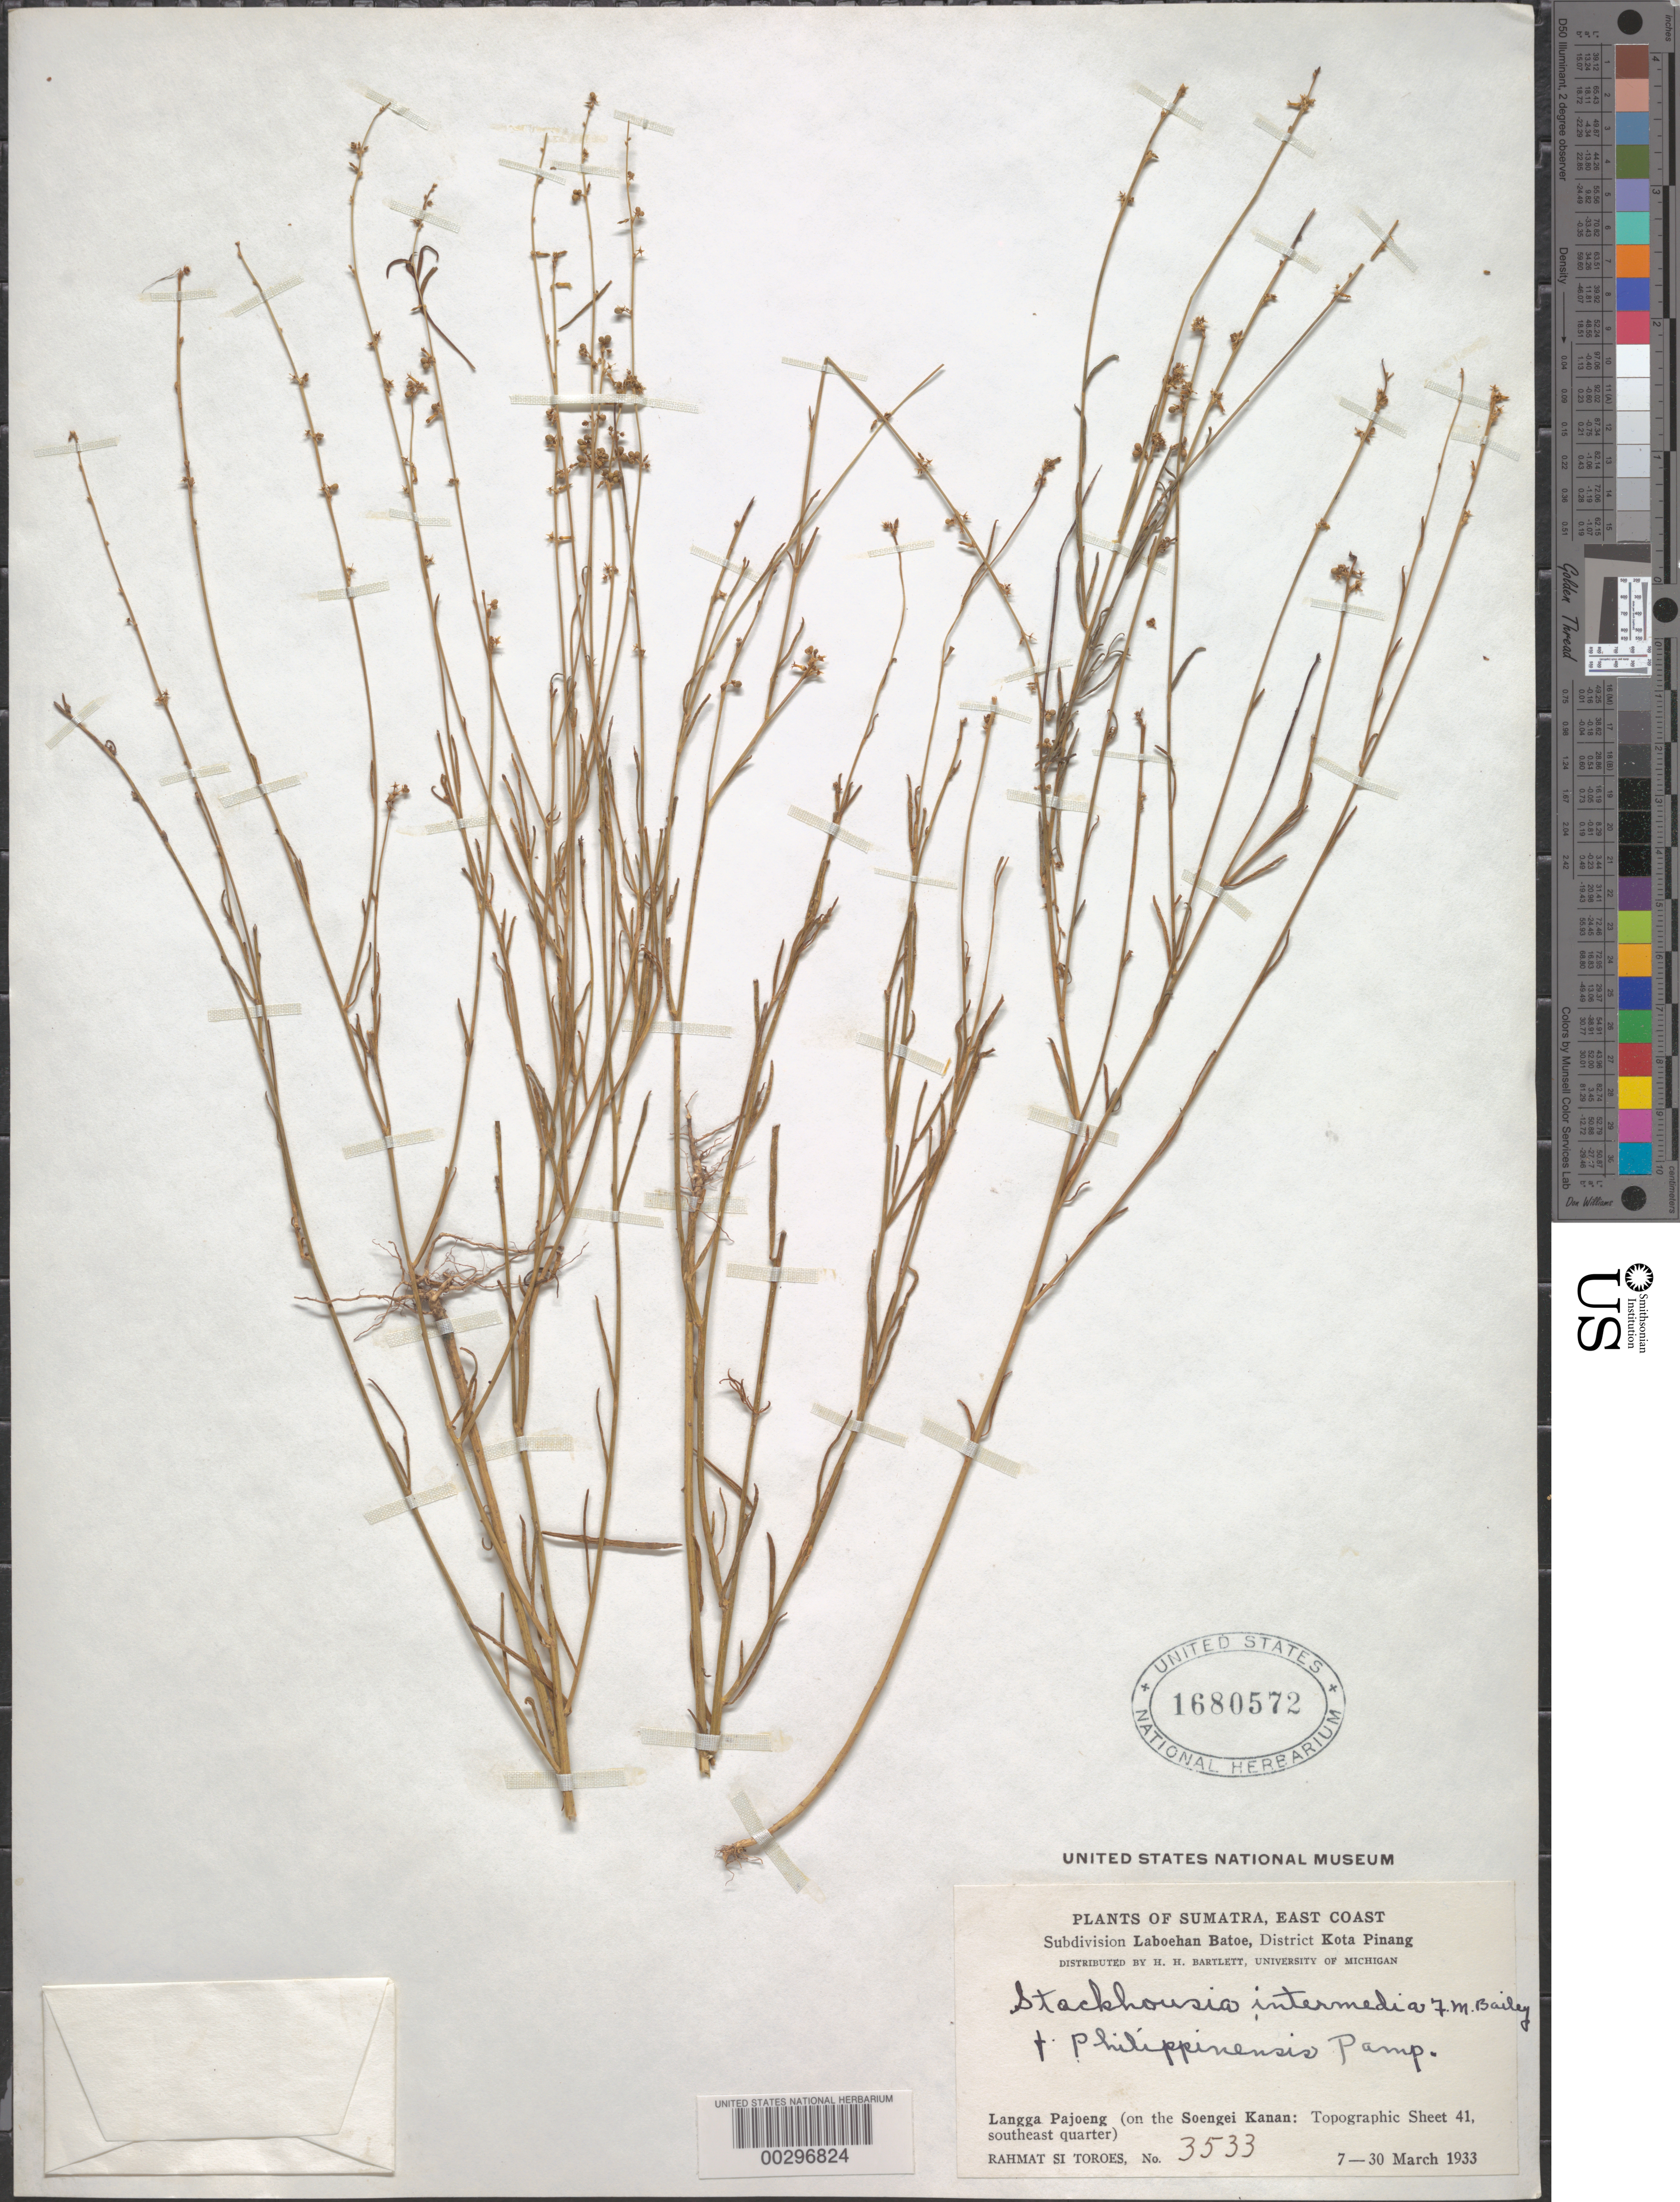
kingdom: Plantae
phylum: Tracheophyta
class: Magnoliopsida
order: Celastrales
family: Celastraceae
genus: Stackhousia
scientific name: Stackhousia intermedia f. philippinensis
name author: Pamp.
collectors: Rahmat Si Boeea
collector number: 3533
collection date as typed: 07 Mar 1933 to 30 Mar 1933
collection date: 1933-03-07/1933-03-30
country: Indonesia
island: Sumatra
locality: Langga pajoeng ( on the soengei kanan)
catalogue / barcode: US 1680572